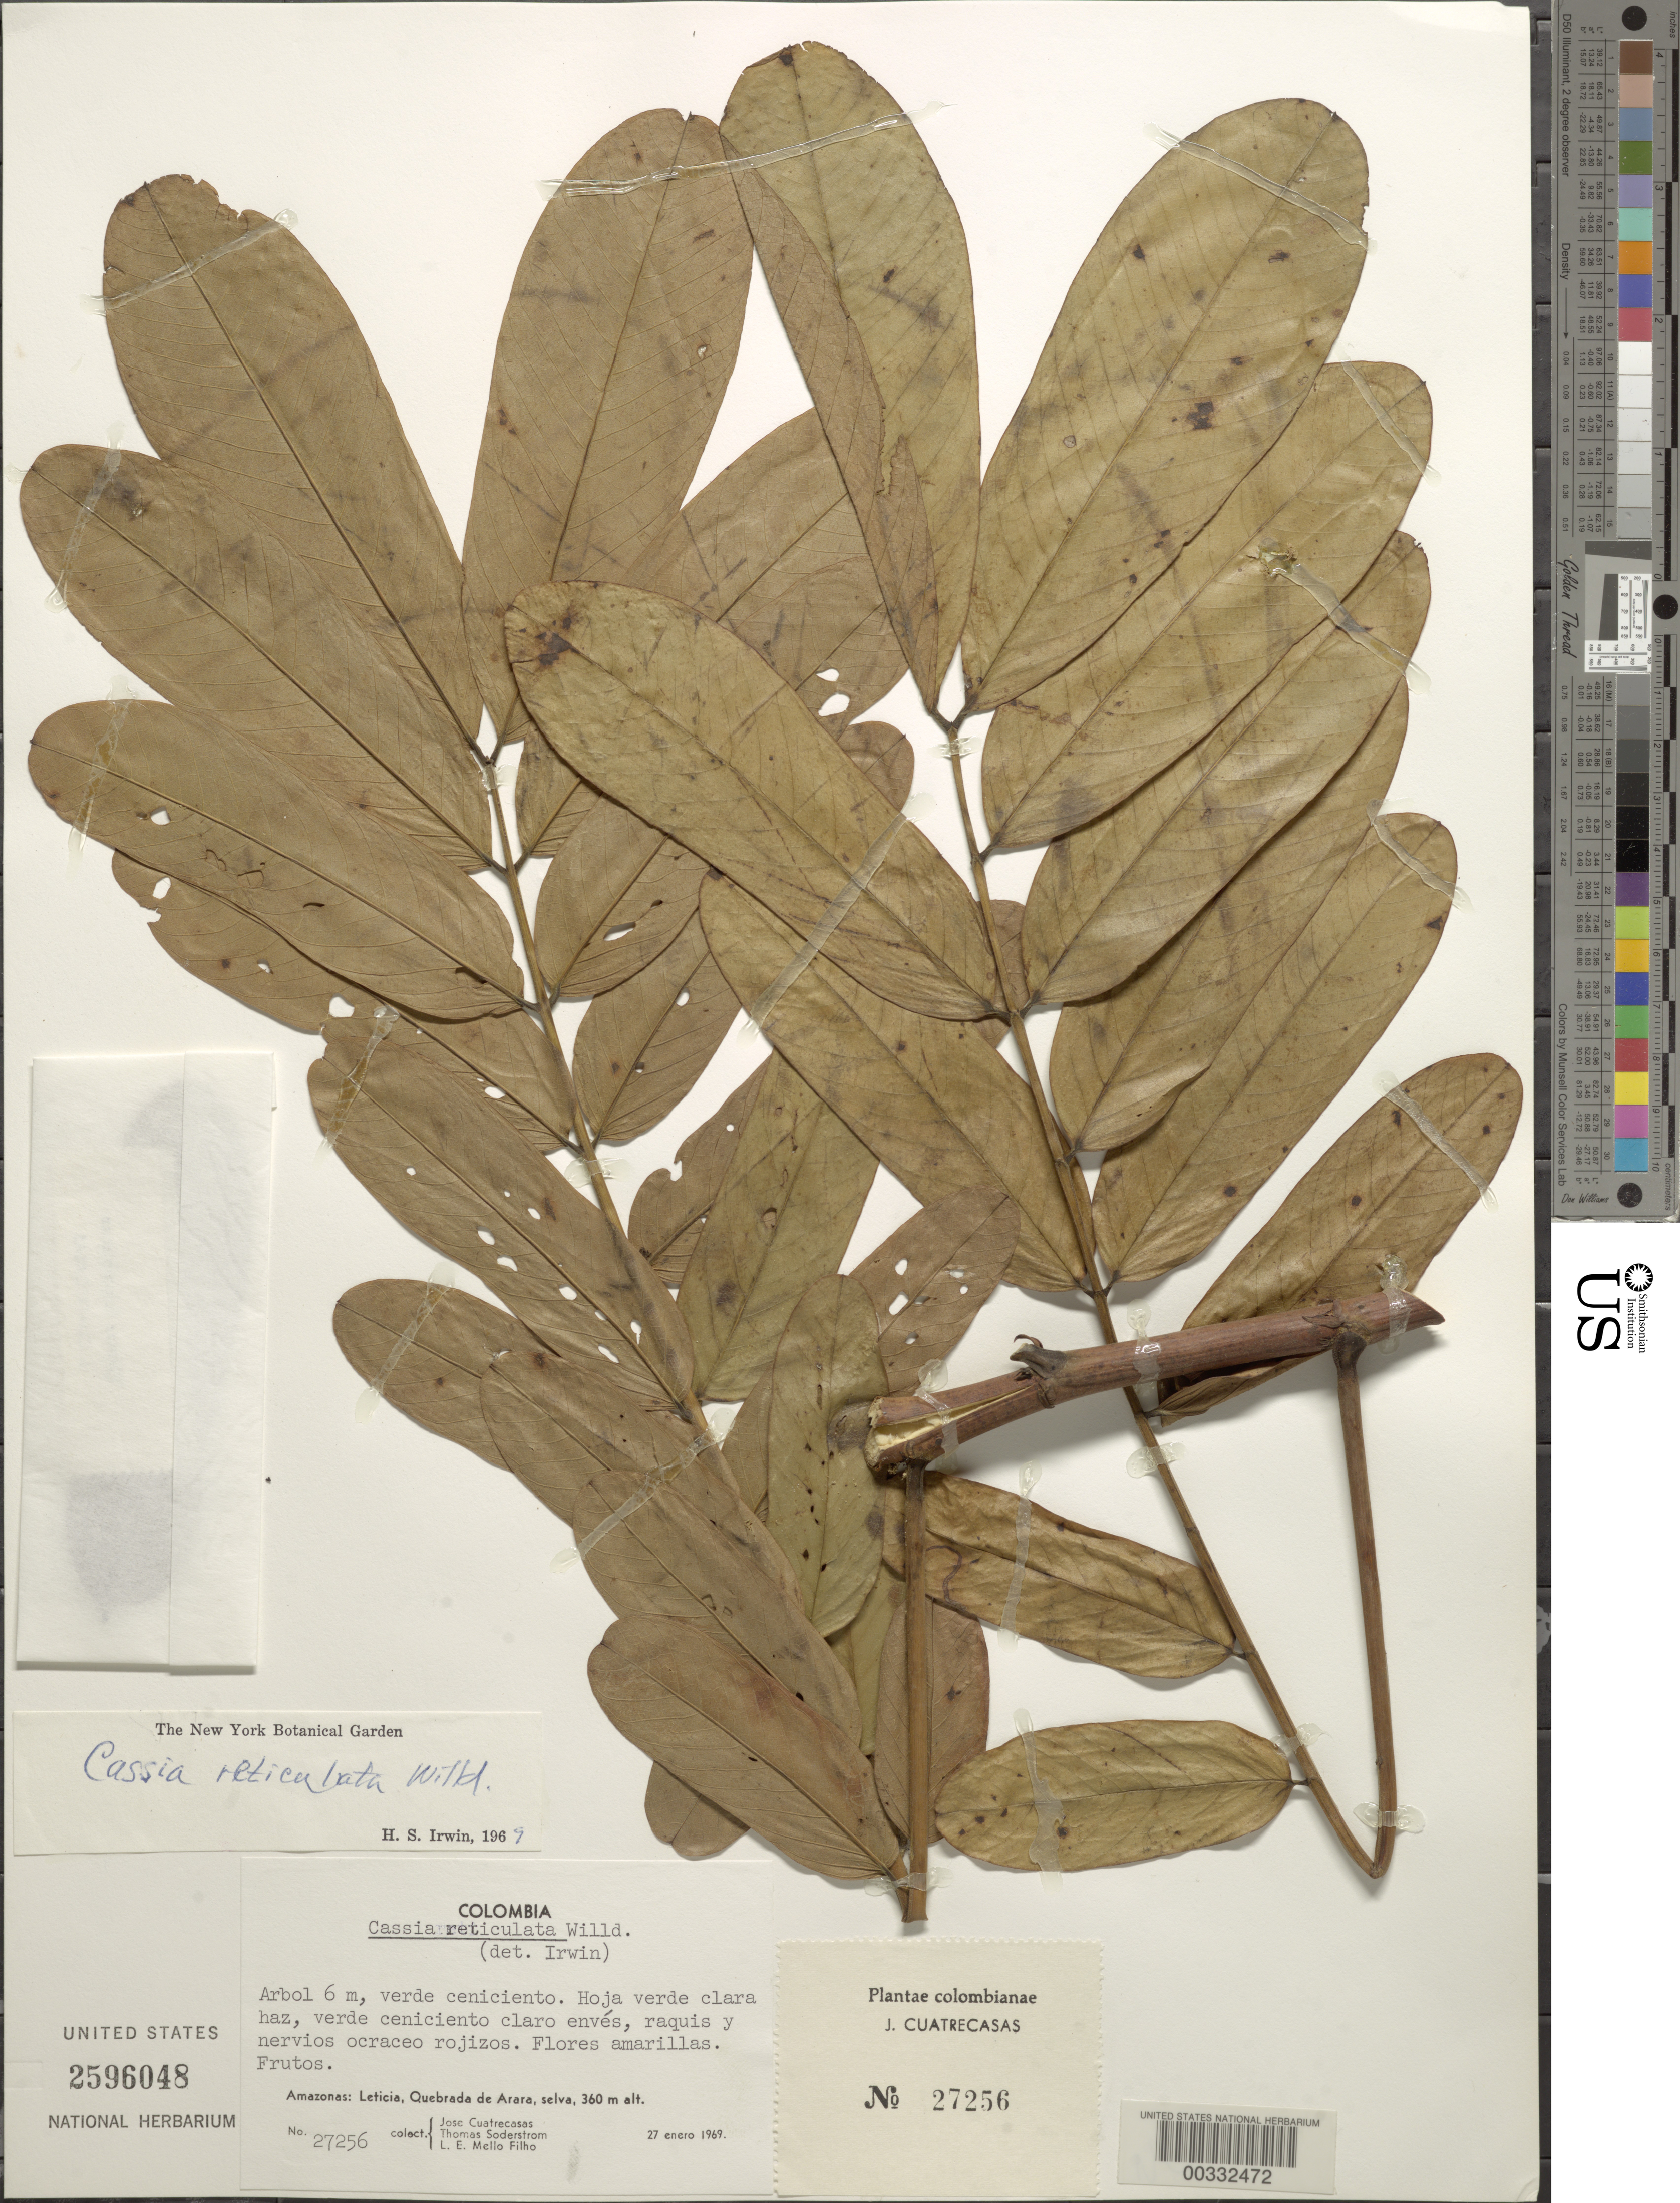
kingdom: Plantae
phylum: Tracheophyta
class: Magnoliopsida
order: Fabales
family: Fabaceae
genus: Senna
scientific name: Senna reticulata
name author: (Willd.) H.S. Irwin & Barneby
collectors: J. Cuatrecasas, T. R. Soderstrom & L. Mello Jr.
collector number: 27256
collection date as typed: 27 Jan 1969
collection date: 1969-01-27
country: Colombia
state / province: Amazônas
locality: Leticia, Quebrada de Arara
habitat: Forest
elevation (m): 360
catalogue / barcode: US 2596048